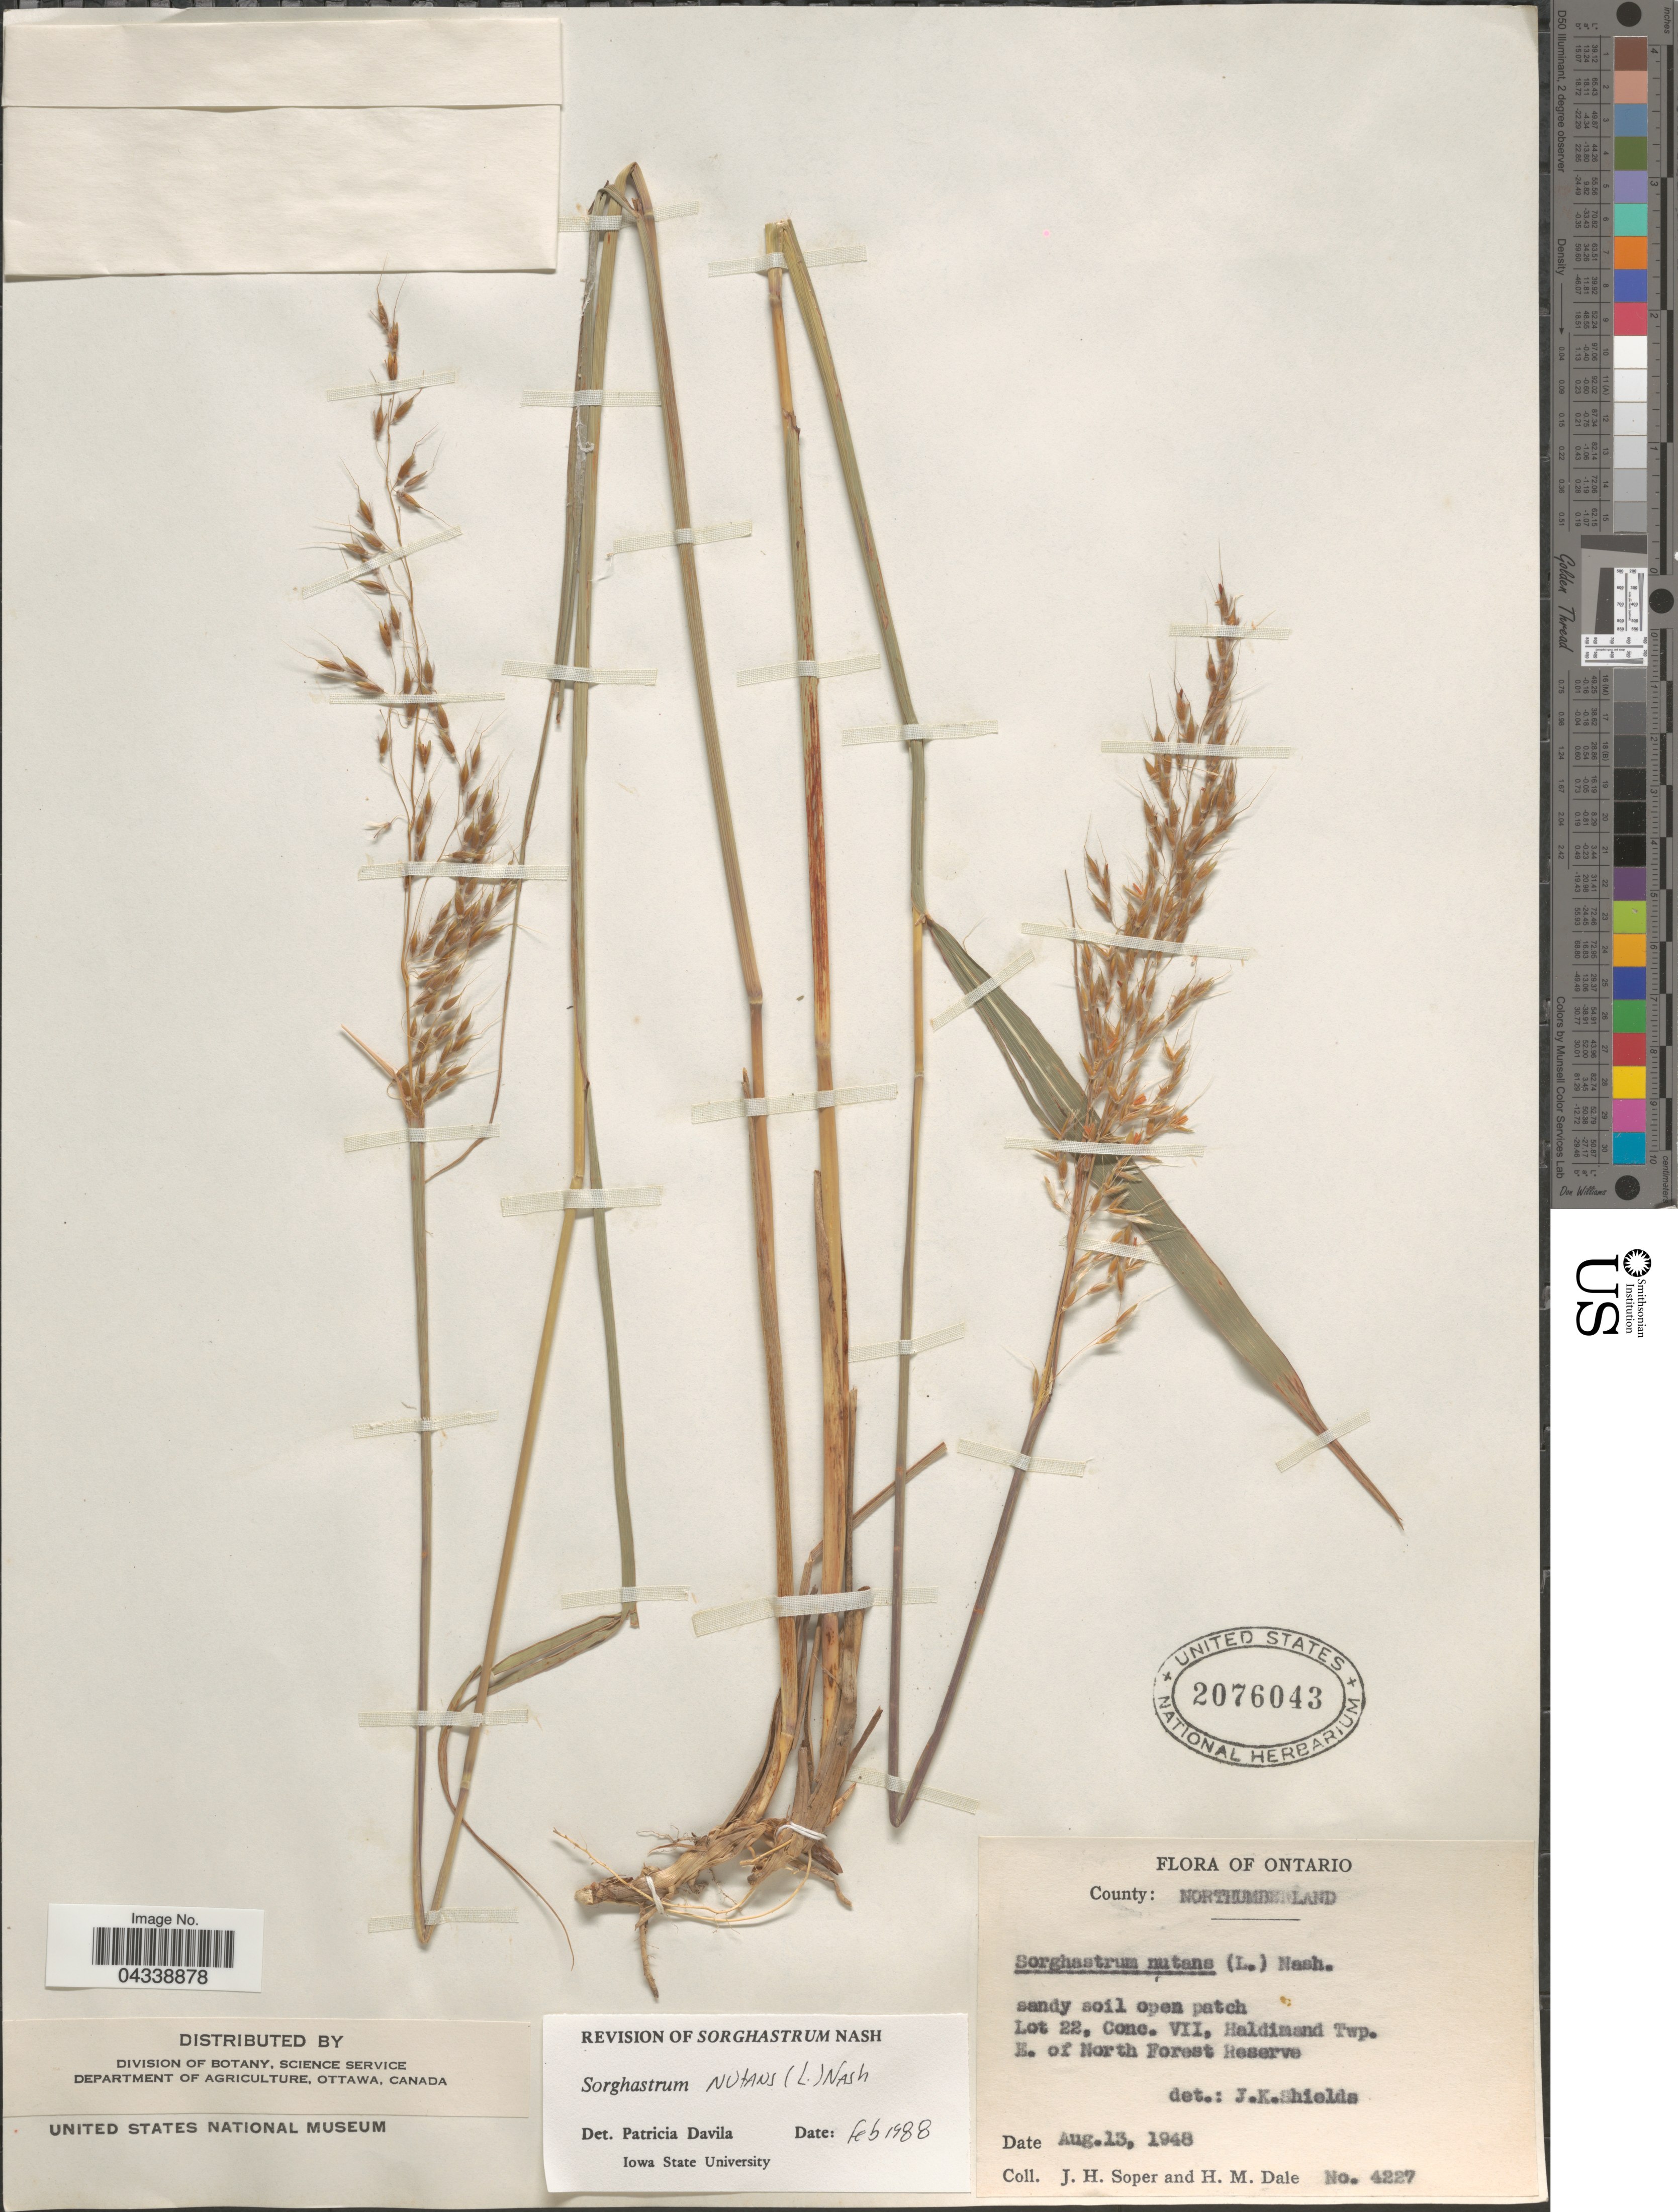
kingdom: Plantae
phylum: Tracheophyta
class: Liliopsida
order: Poales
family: Poaceae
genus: Sorghastrum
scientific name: Sorghastrum nutans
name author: (L.) Nash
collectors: J. H. Soper & H. M. Dale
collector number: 4227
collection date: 1948-08-13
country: Canada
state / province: Ontario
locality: County: Northumberland. Lot 22, Conc. VII, Haldimand Twp. E. of North Forest Reserve.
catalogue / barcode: US 2076043